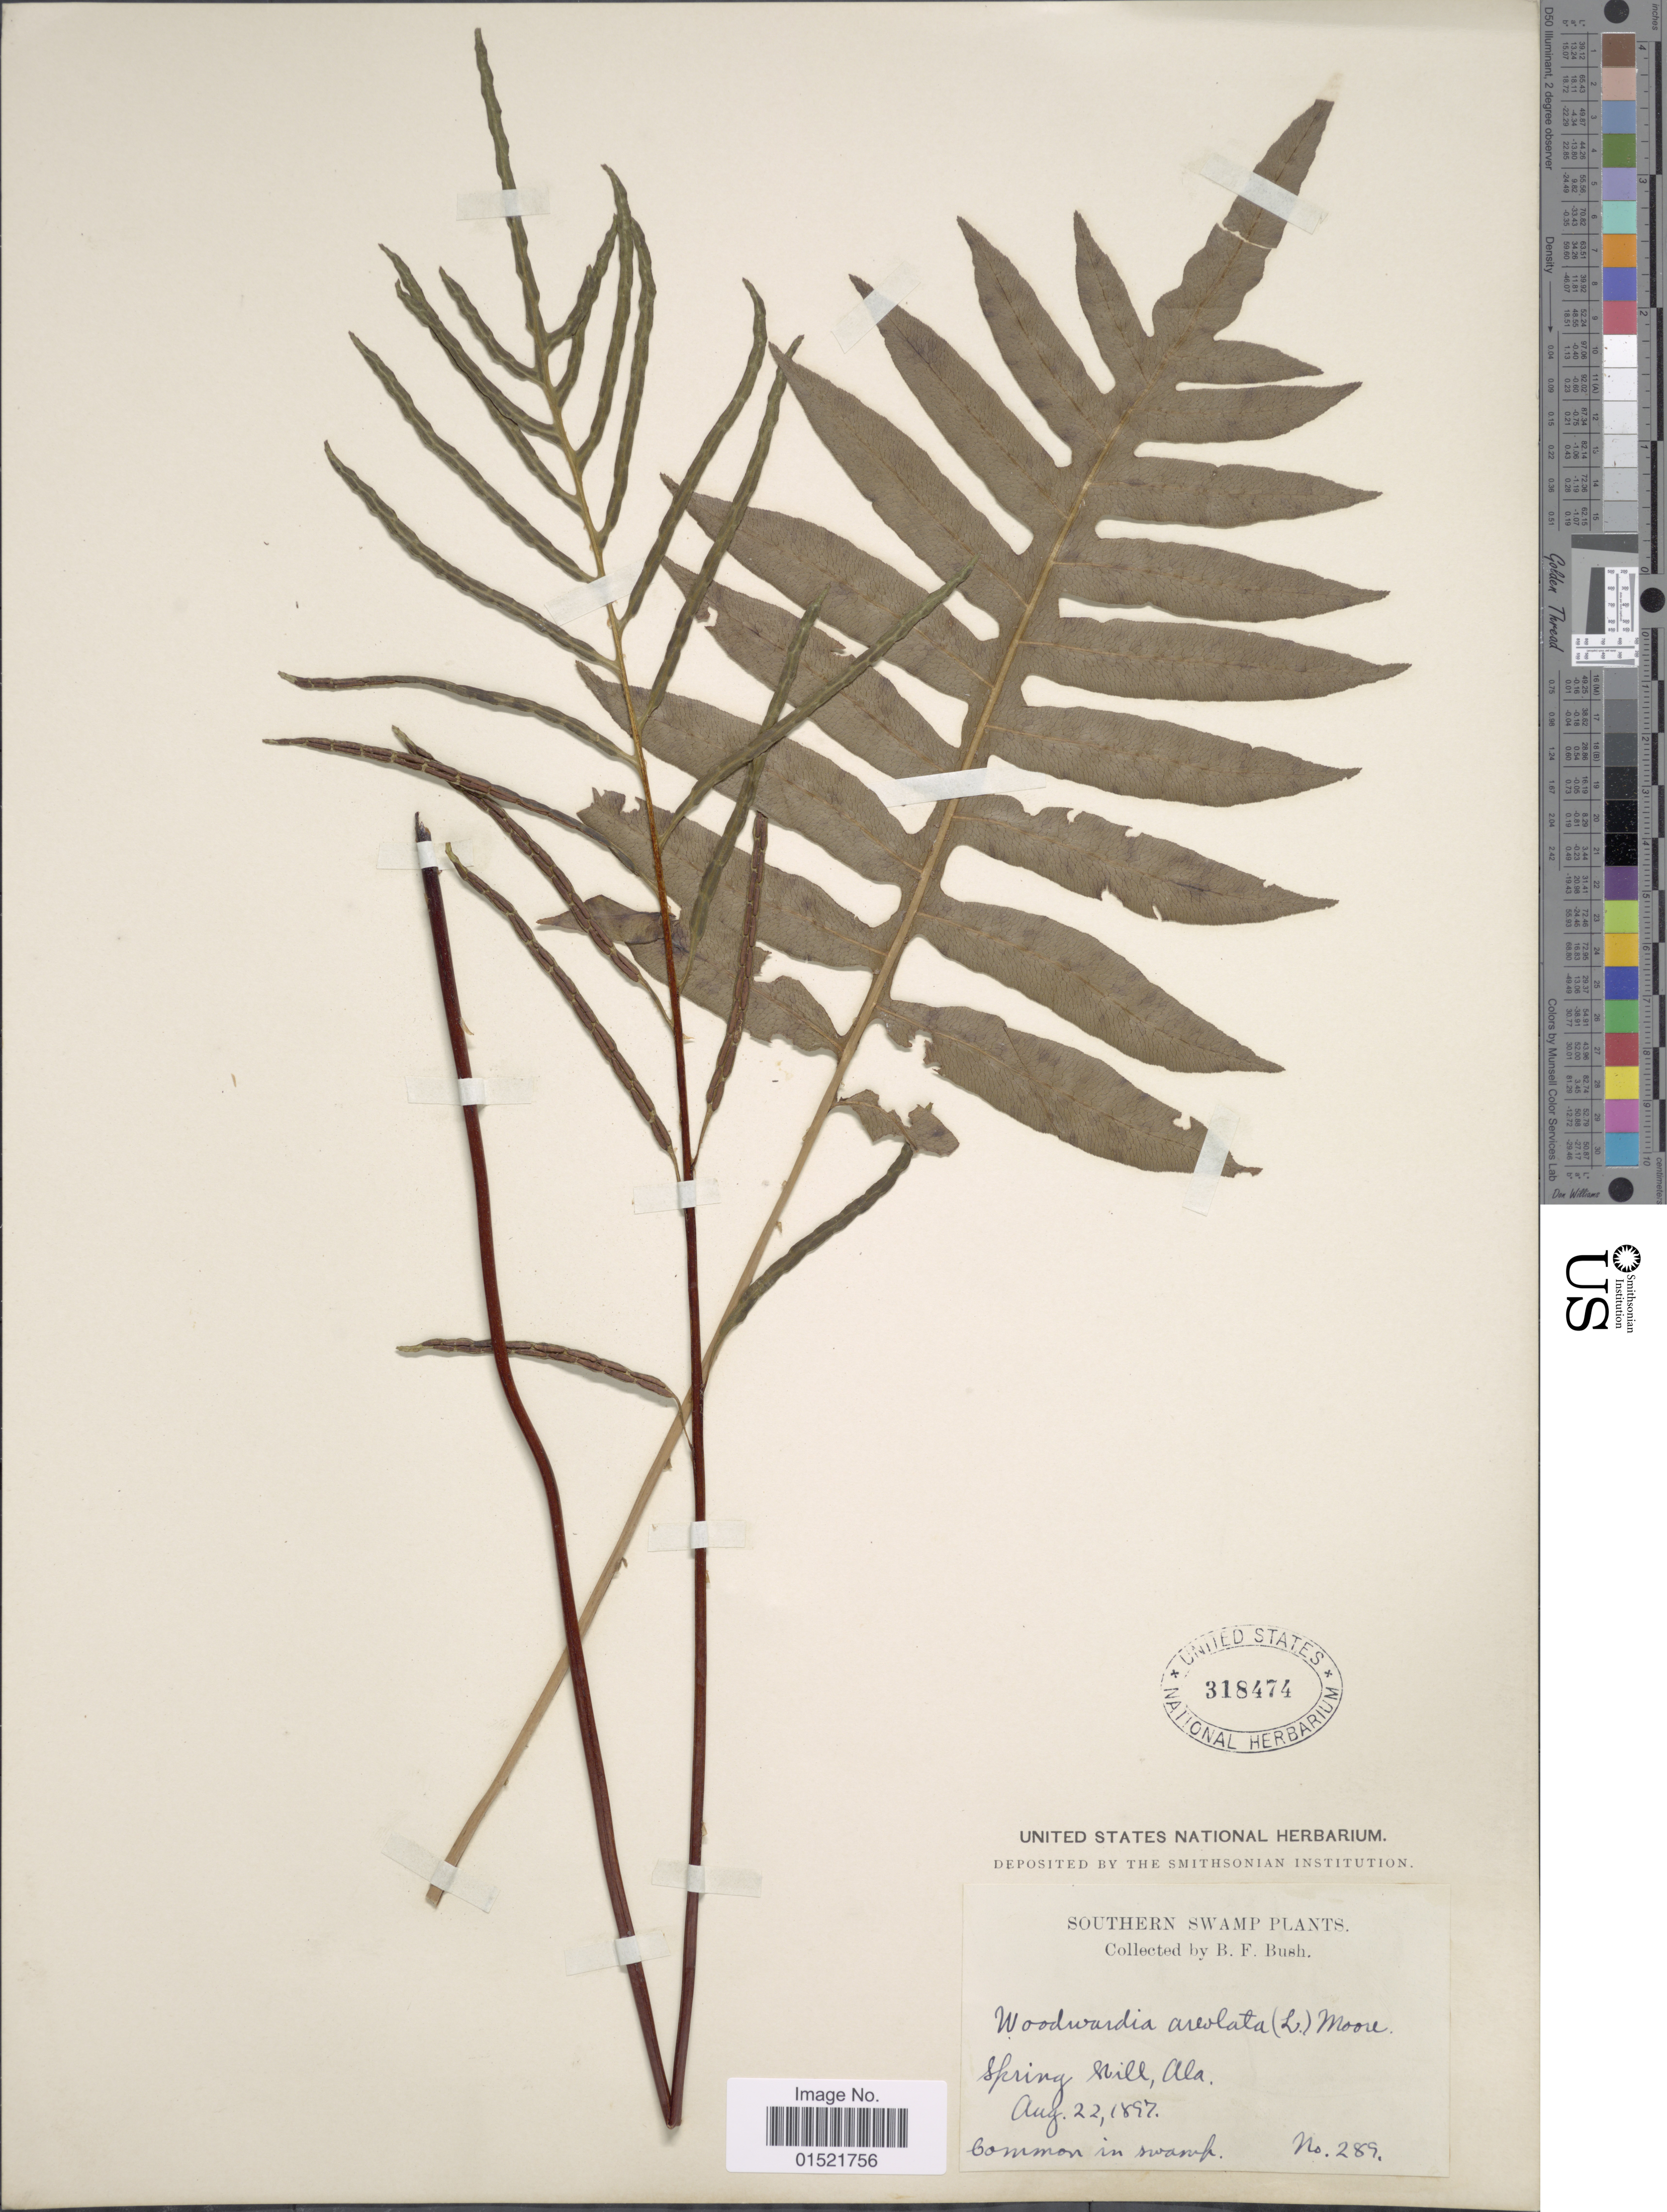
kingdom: Plantae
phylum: Tracheophyta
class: Polypodiopsida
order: Polypodiales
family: Blechnaceae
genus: Woodwardia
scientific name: Woodwardia areolata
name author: (L.) T. Moore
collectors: B. F. Bush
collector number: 289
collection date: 1897-08-22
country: United States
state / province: Alabama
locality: Southern Swamp, Spring Hill, Ala.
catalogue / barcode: US 318474